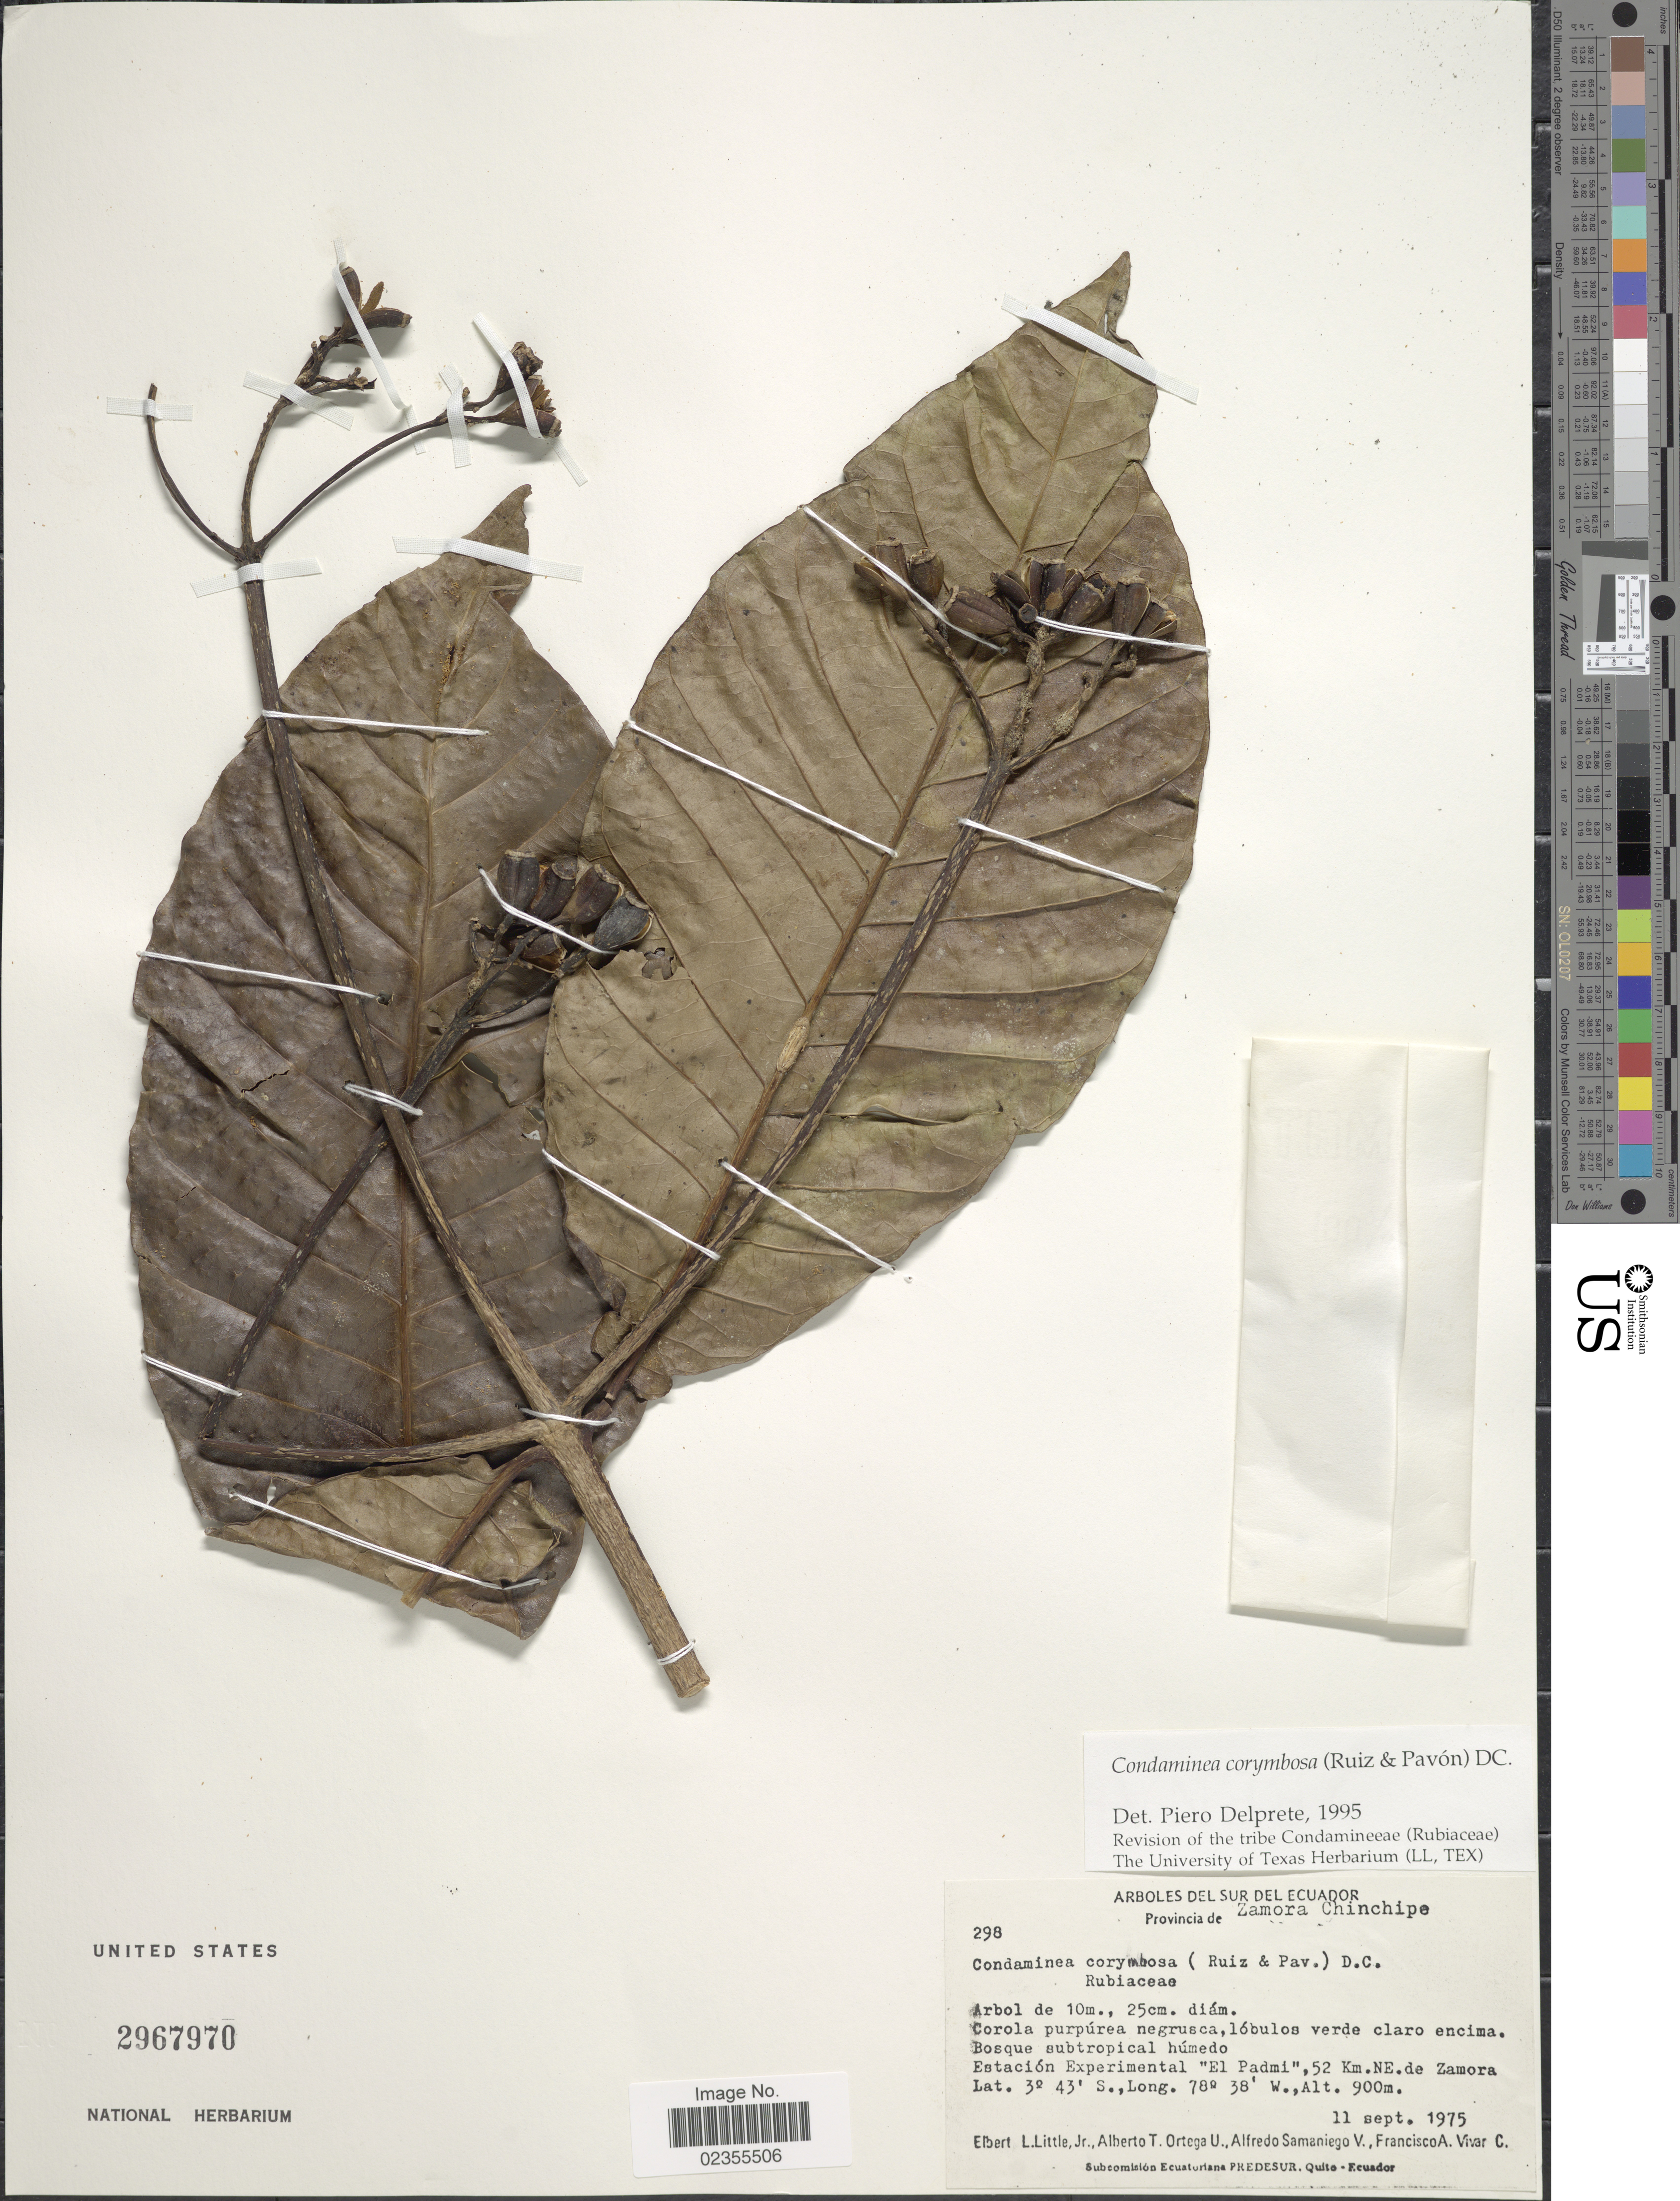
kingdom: Plantae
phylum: Tracheophyta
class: Magnoliopsida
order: Gentianales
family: Rubiaceae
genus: Condaminea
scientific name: Condaminea corymbosa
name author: (Ruiz & Pav.) DC.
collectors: E. L. Little, A. T. Ortega U., A. V. Samaniego & F. A. Vivar C.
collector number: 298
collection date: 1975-09-11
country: Ecuador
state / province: Zamora-Chinchipe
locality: Estacion Experimental "El Padmi", 52 km. NE. de Zamora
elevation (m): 900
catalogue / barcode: US 2967970